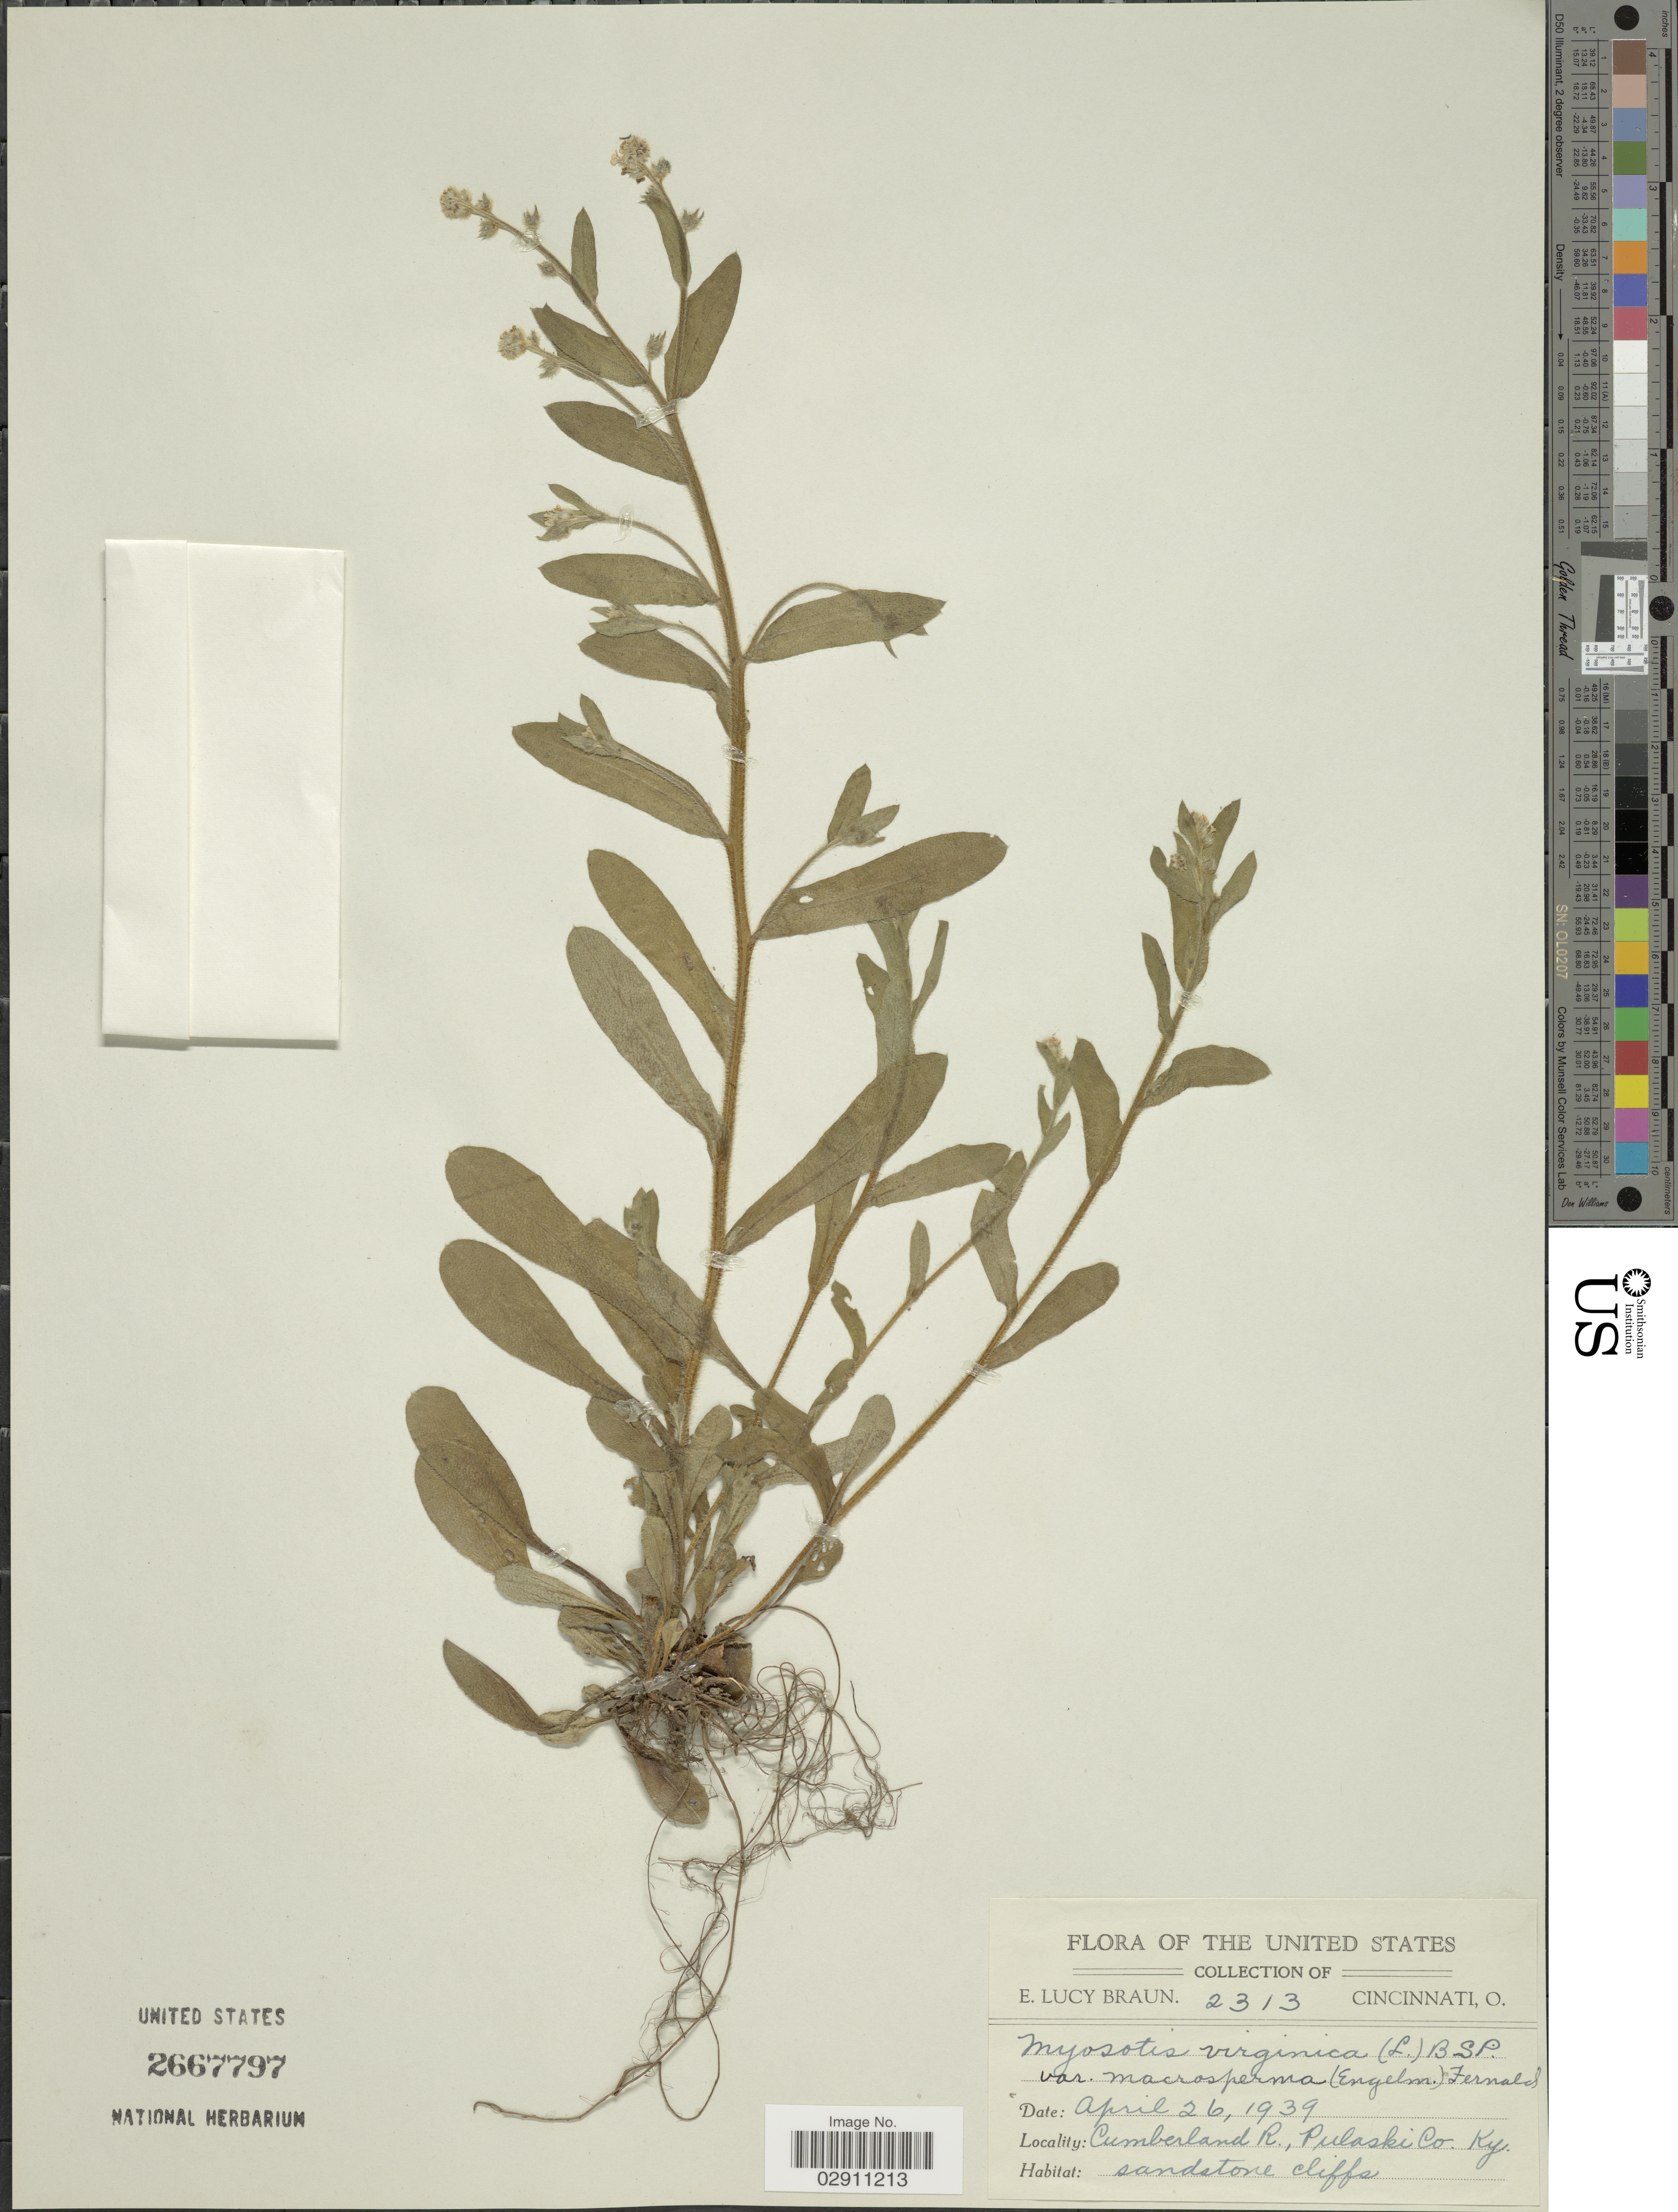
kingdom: Plantae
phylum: Tracheophyta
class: Magnoliopsida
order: Boraginales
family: Boraginaceae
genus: Myosotis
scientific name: Myosotis macrosperma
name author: Engelm.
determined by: Goldman, Doug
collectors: E. L. Braun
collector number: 2313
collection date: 1939-04-26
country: United States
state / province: Kentucky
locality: Cumberland R., Pulaski Co.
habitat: sandstone cliffs.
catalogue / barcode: US 2667797